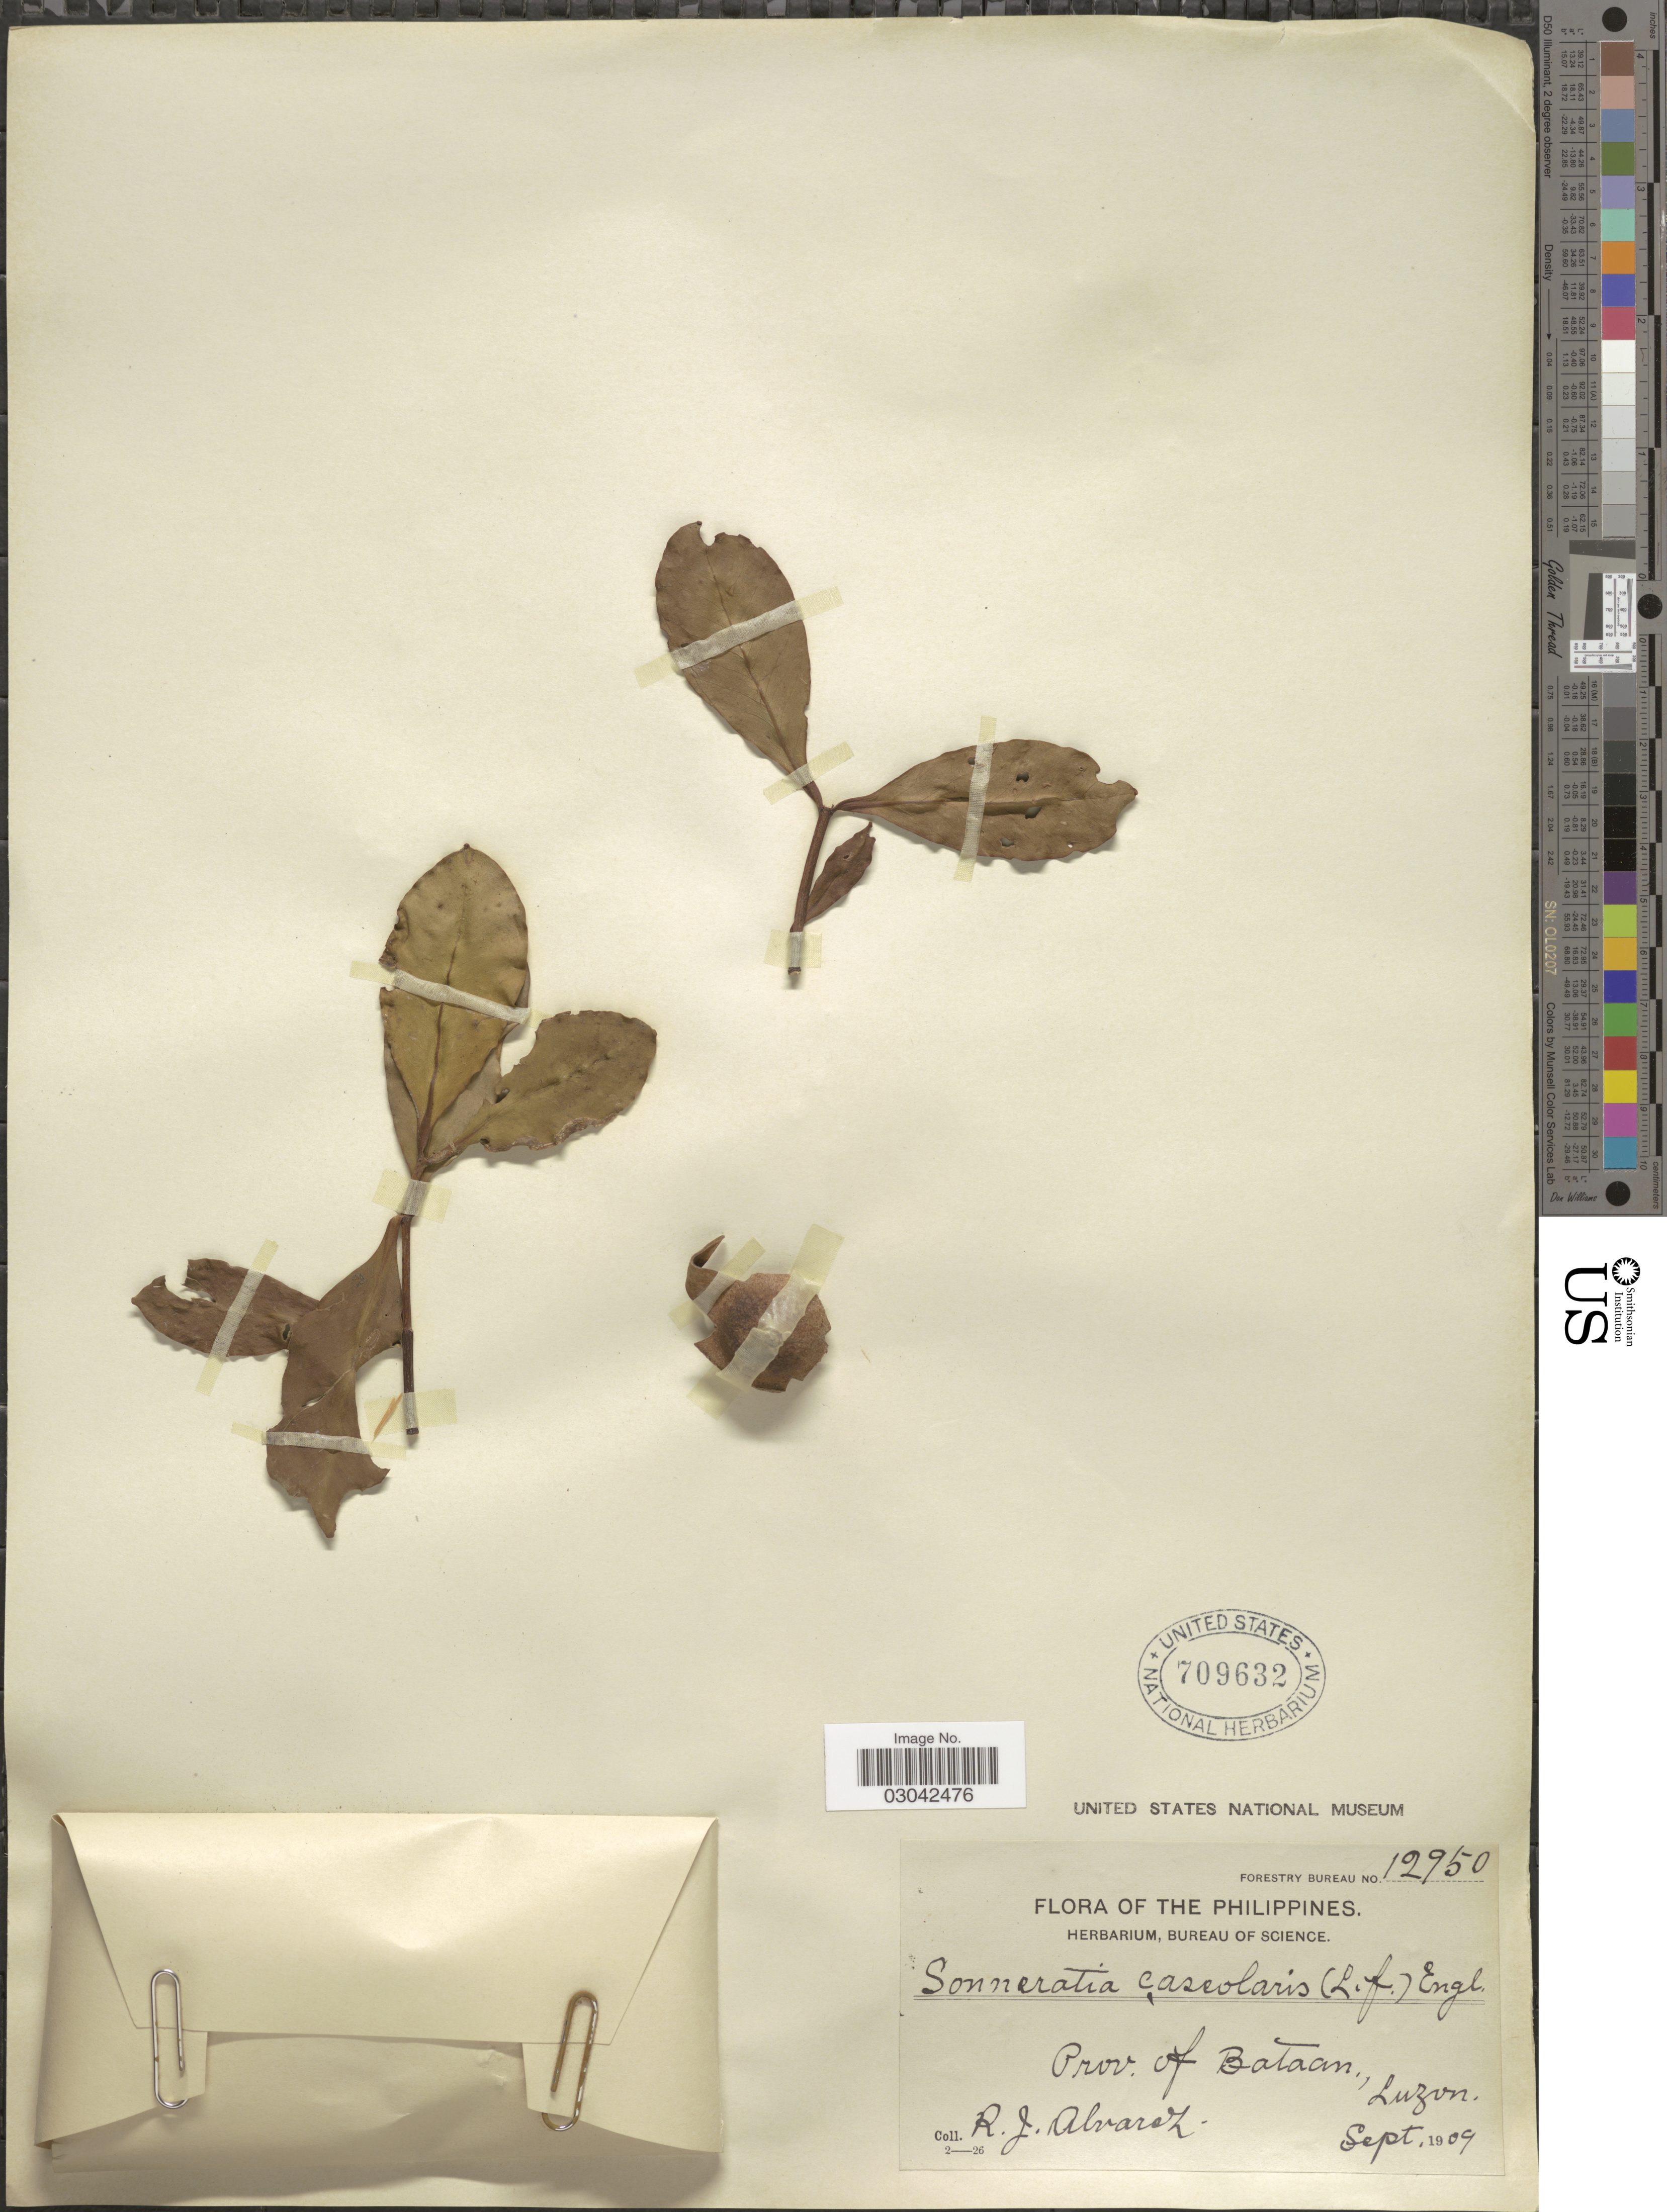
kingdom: Plantae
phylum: Tracheophyta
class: Magnoliopsida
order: Myrtales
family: Lythraceae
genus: Sonneratia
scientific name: Sonneratia caseolaris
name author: (L.) Engl.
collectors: R. Alvarez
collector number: Forestry Bureau12950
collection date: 1909-09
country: Philippines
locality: Province of Bataan, Luzon.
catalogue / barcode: US 709632